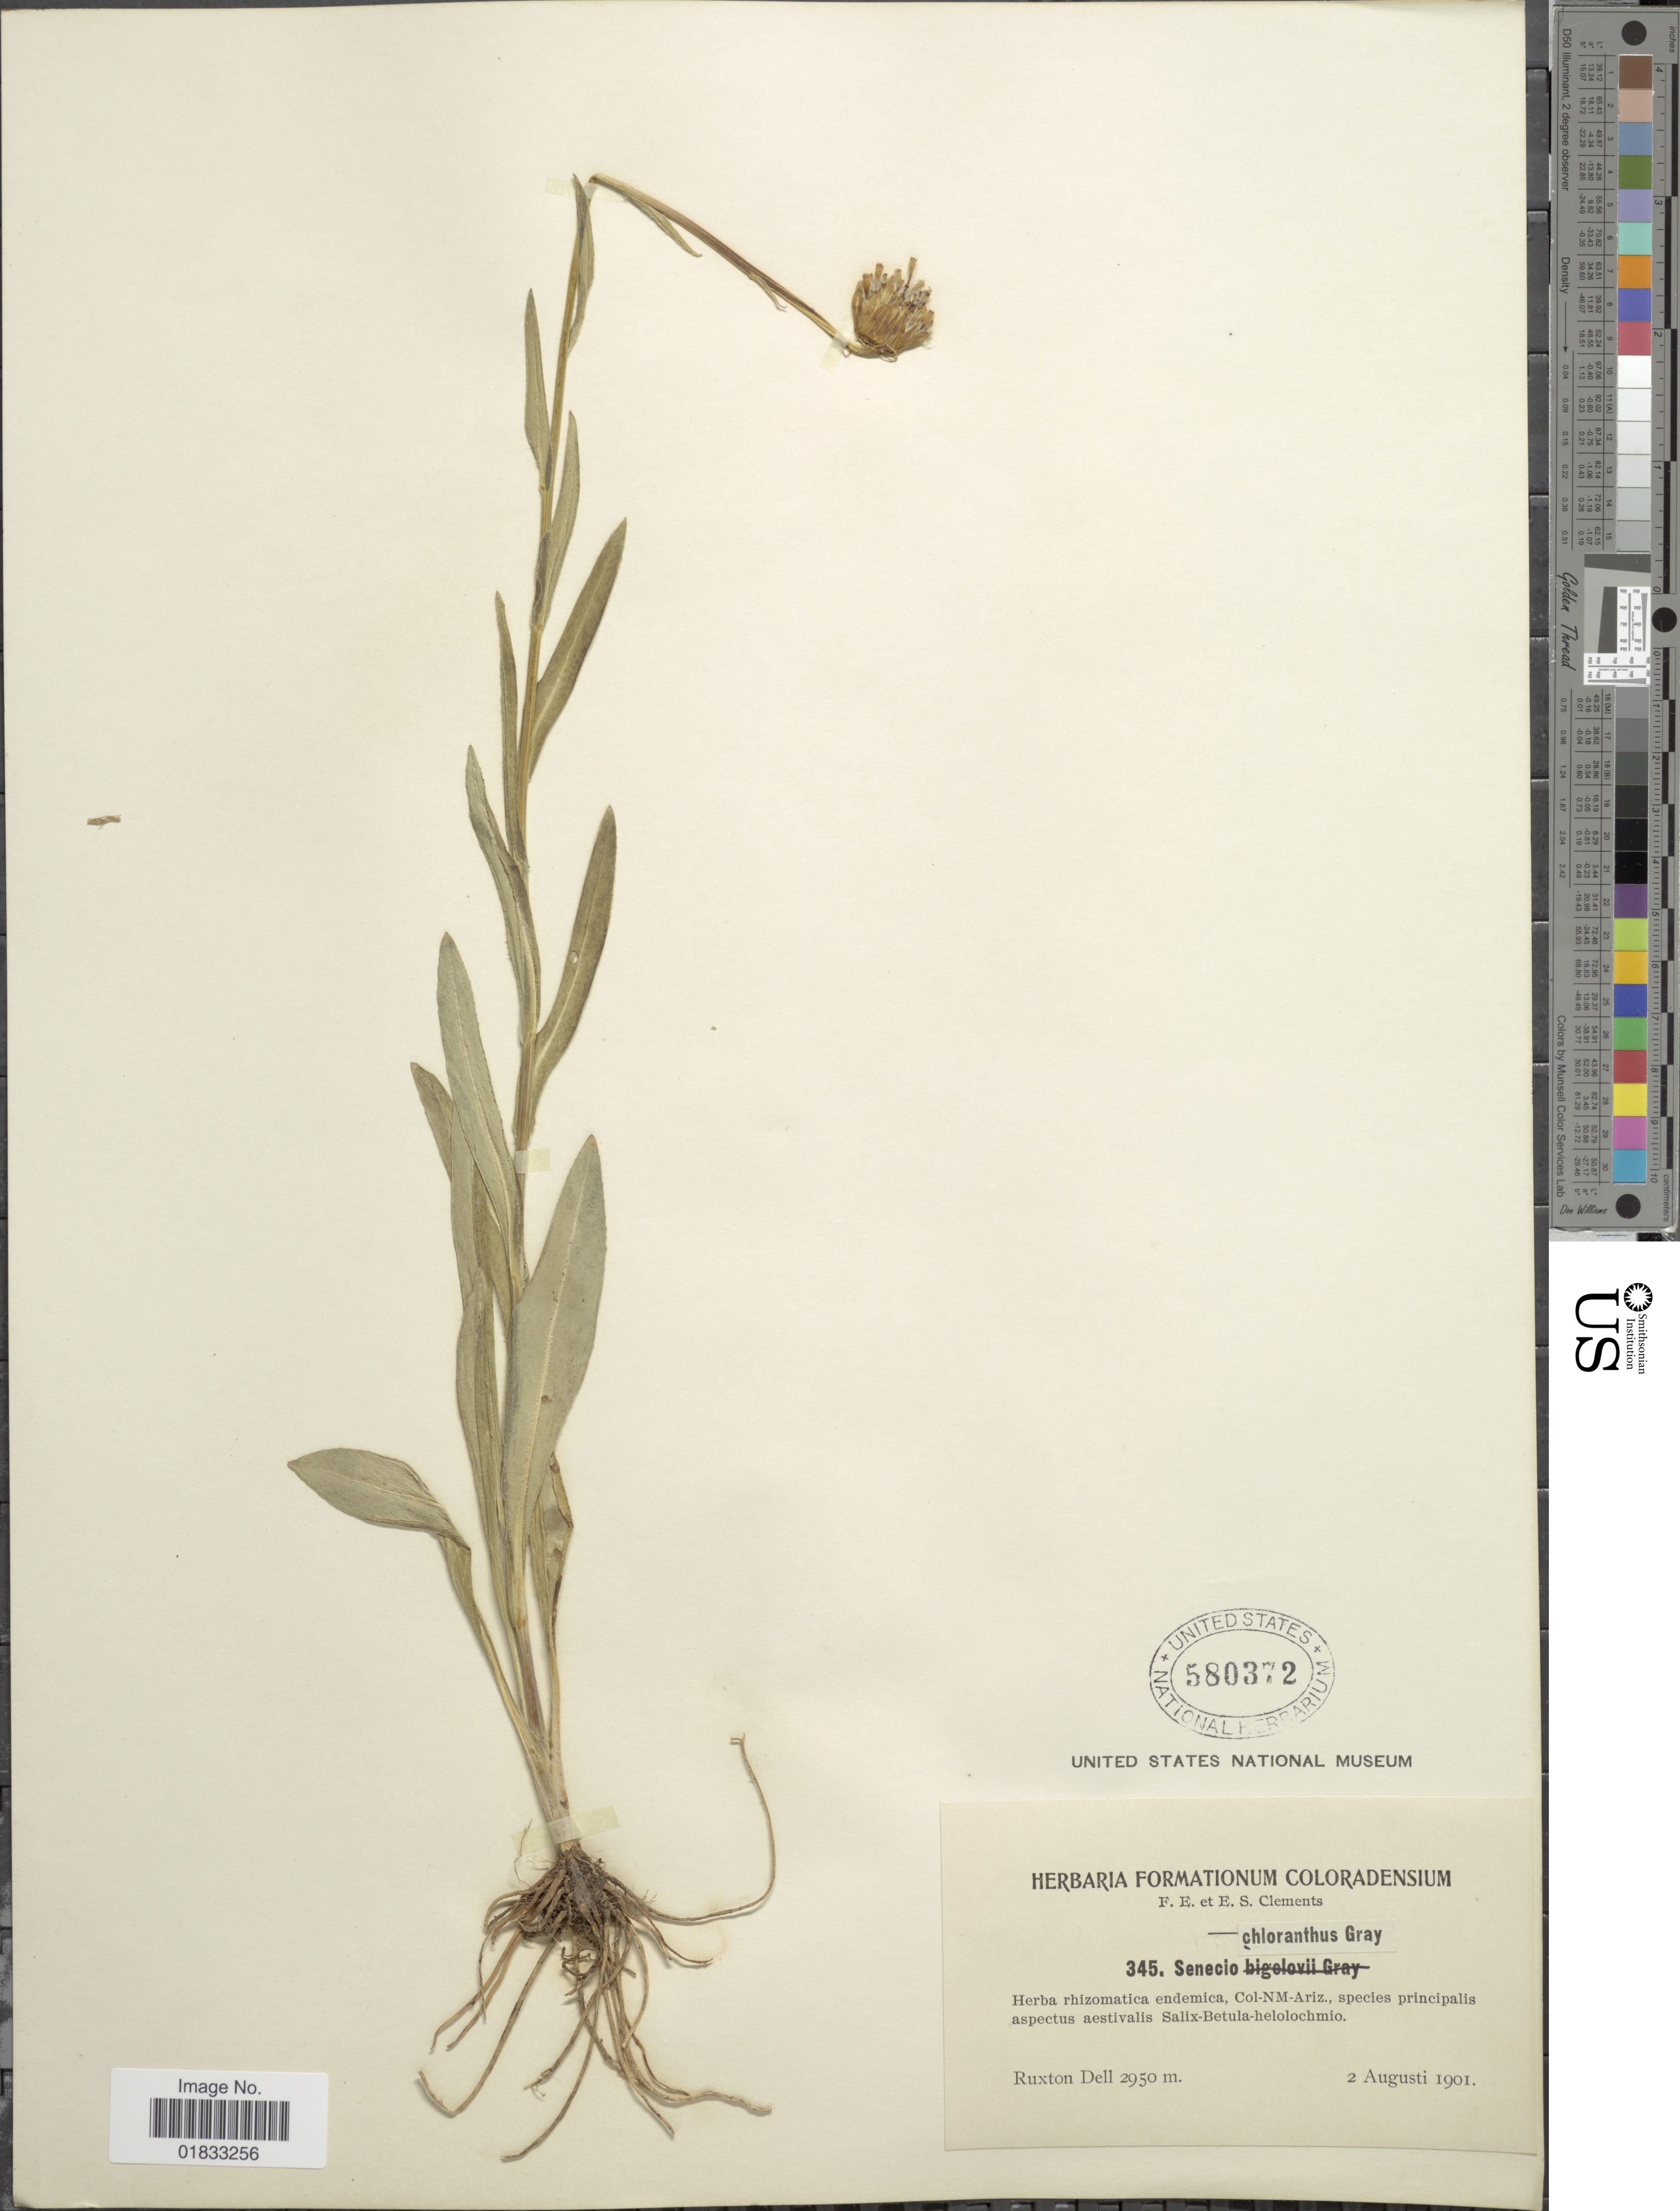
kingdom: Plantae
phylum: Tracheophyta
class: Magnoliopsida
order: Asterales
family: Asteraceae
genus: Senecio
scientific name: Senecio chloranthus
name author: Greene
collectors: F. E. Clements & E. S. Clements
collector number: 345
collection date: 1901-08-02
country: United States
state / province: Colorado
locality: Ruxton Dell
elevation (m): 2950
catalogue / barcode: US 580372